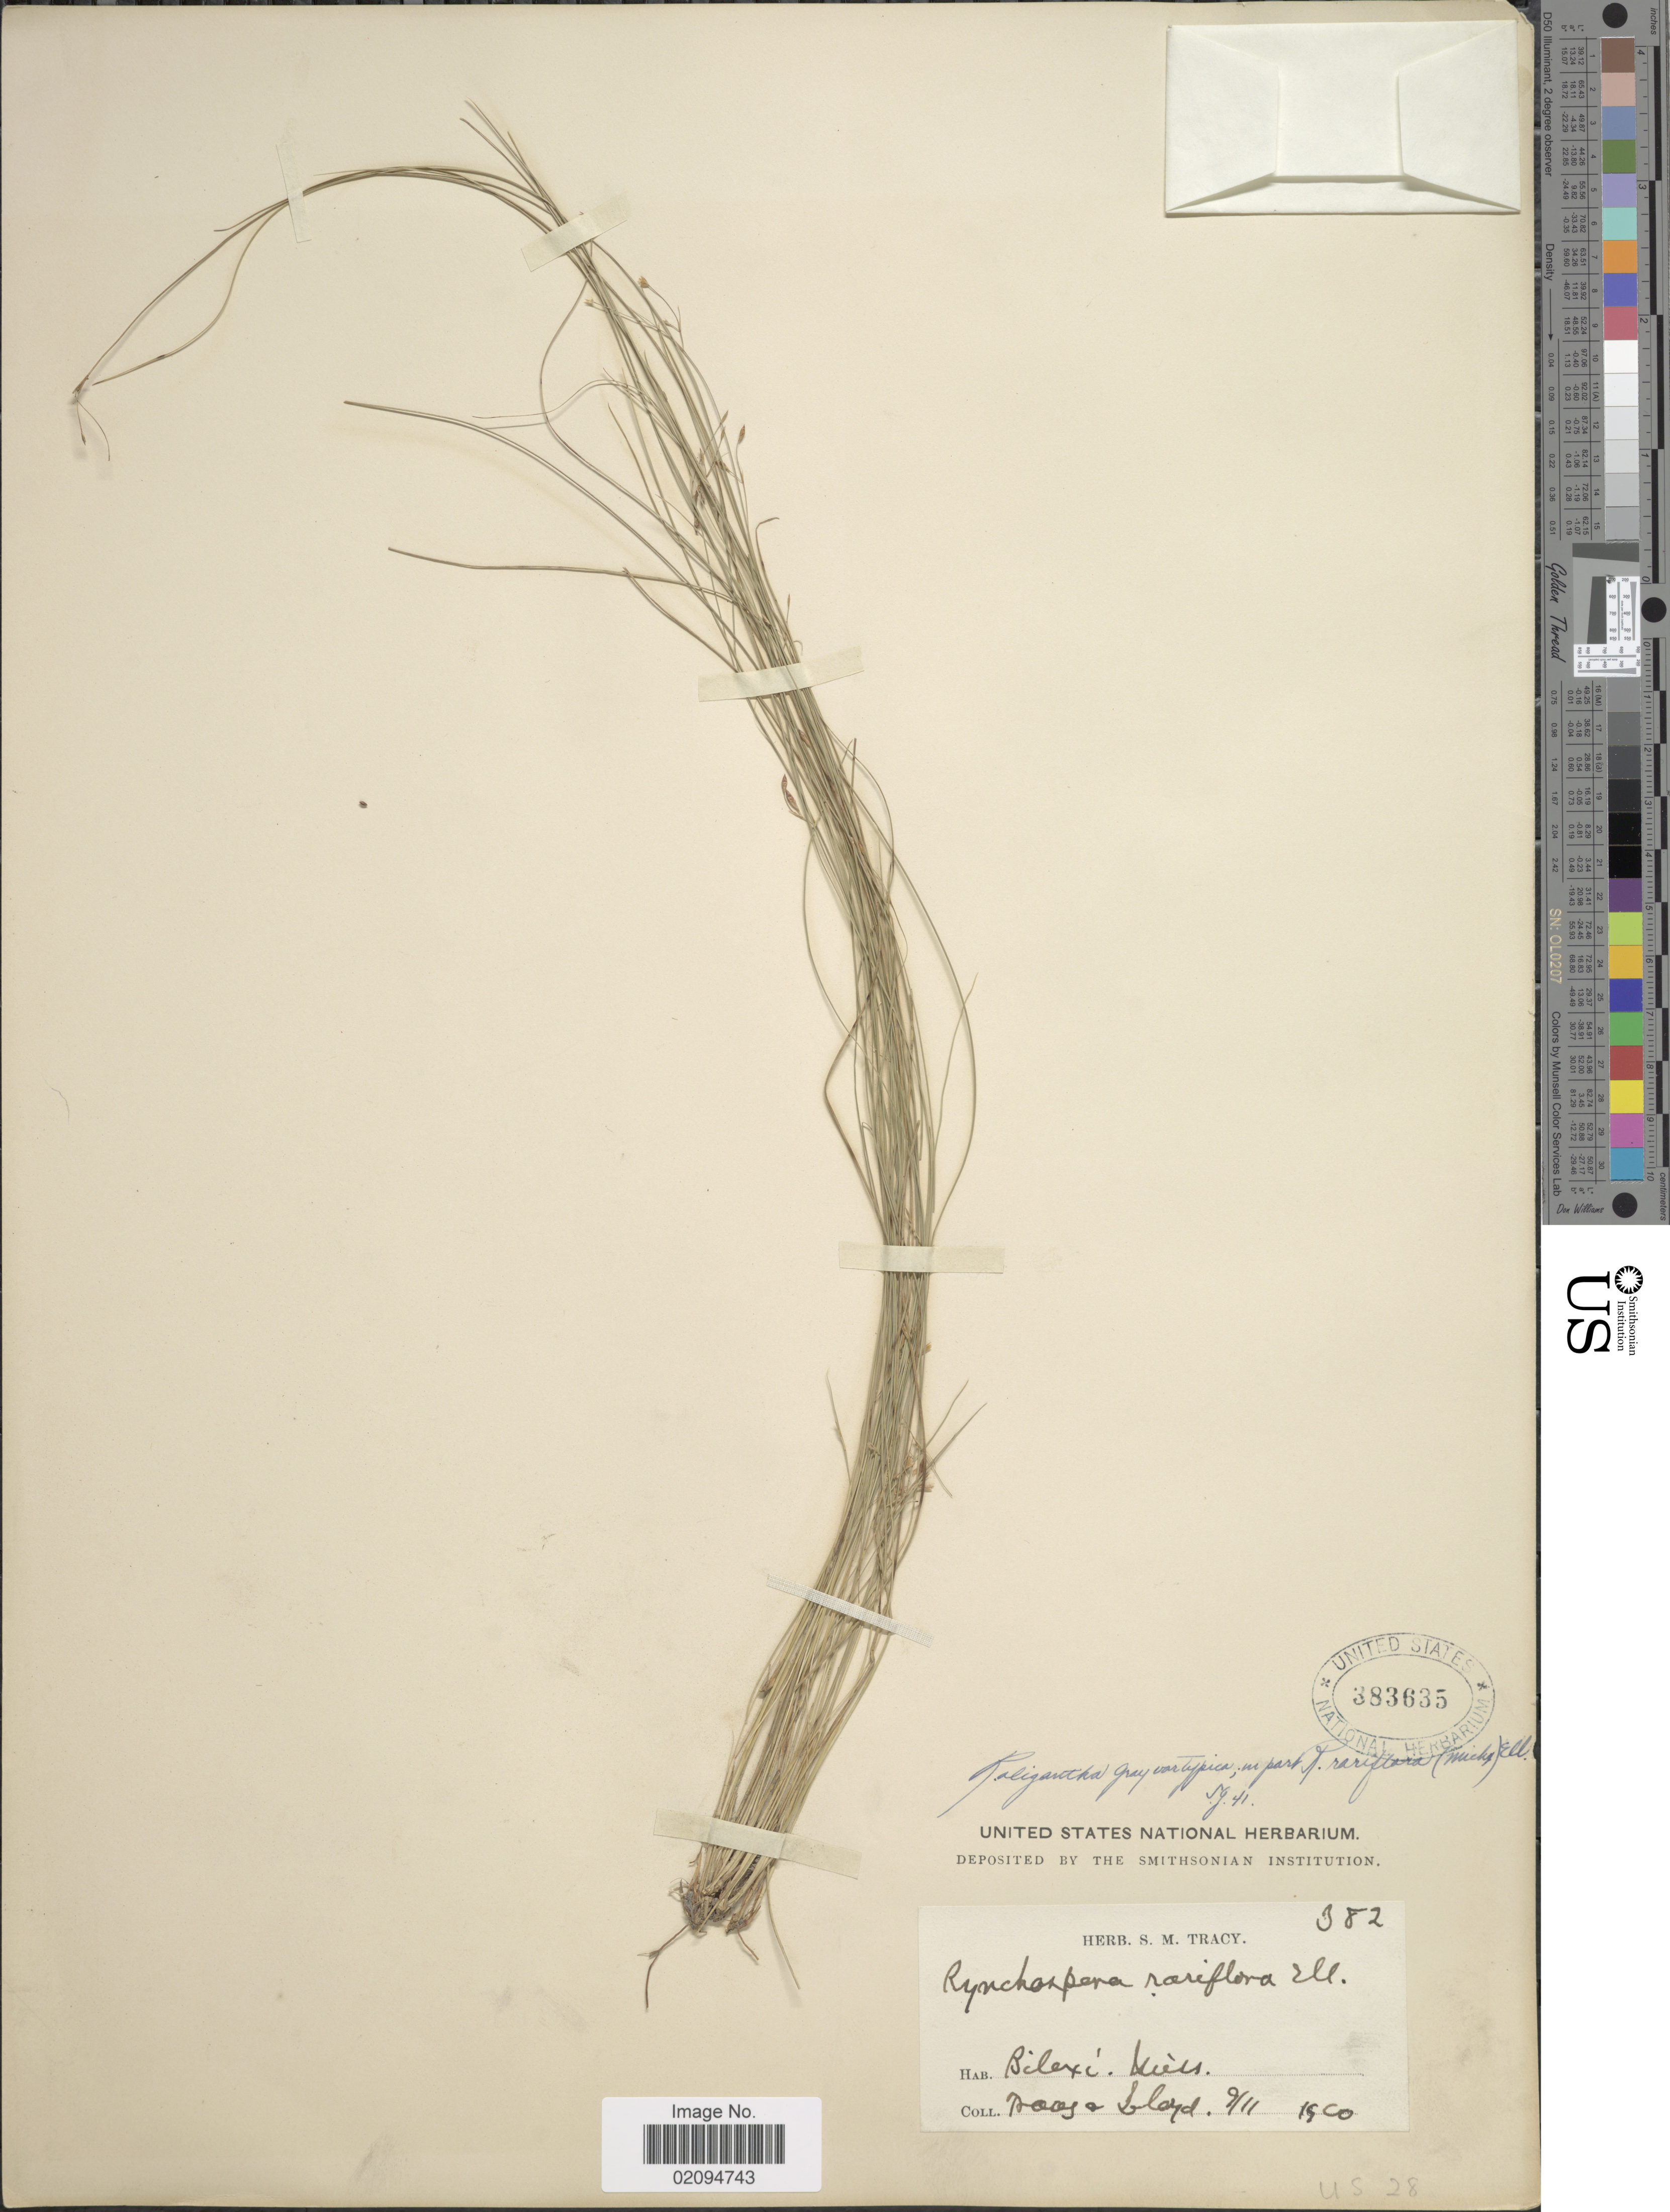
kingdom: Plantae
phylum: Tracheophyta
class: Liliopsida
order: Poales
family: Cyperaceae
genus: Rhynchospora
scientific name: Rhynchospora oligantha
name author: A. Gray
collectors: S. M. Tracy & -- Lloyd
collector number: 382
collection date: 1900-09-11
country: United States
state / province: Mississippi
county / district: Harrison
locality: Biloxi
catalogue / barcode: US 383635